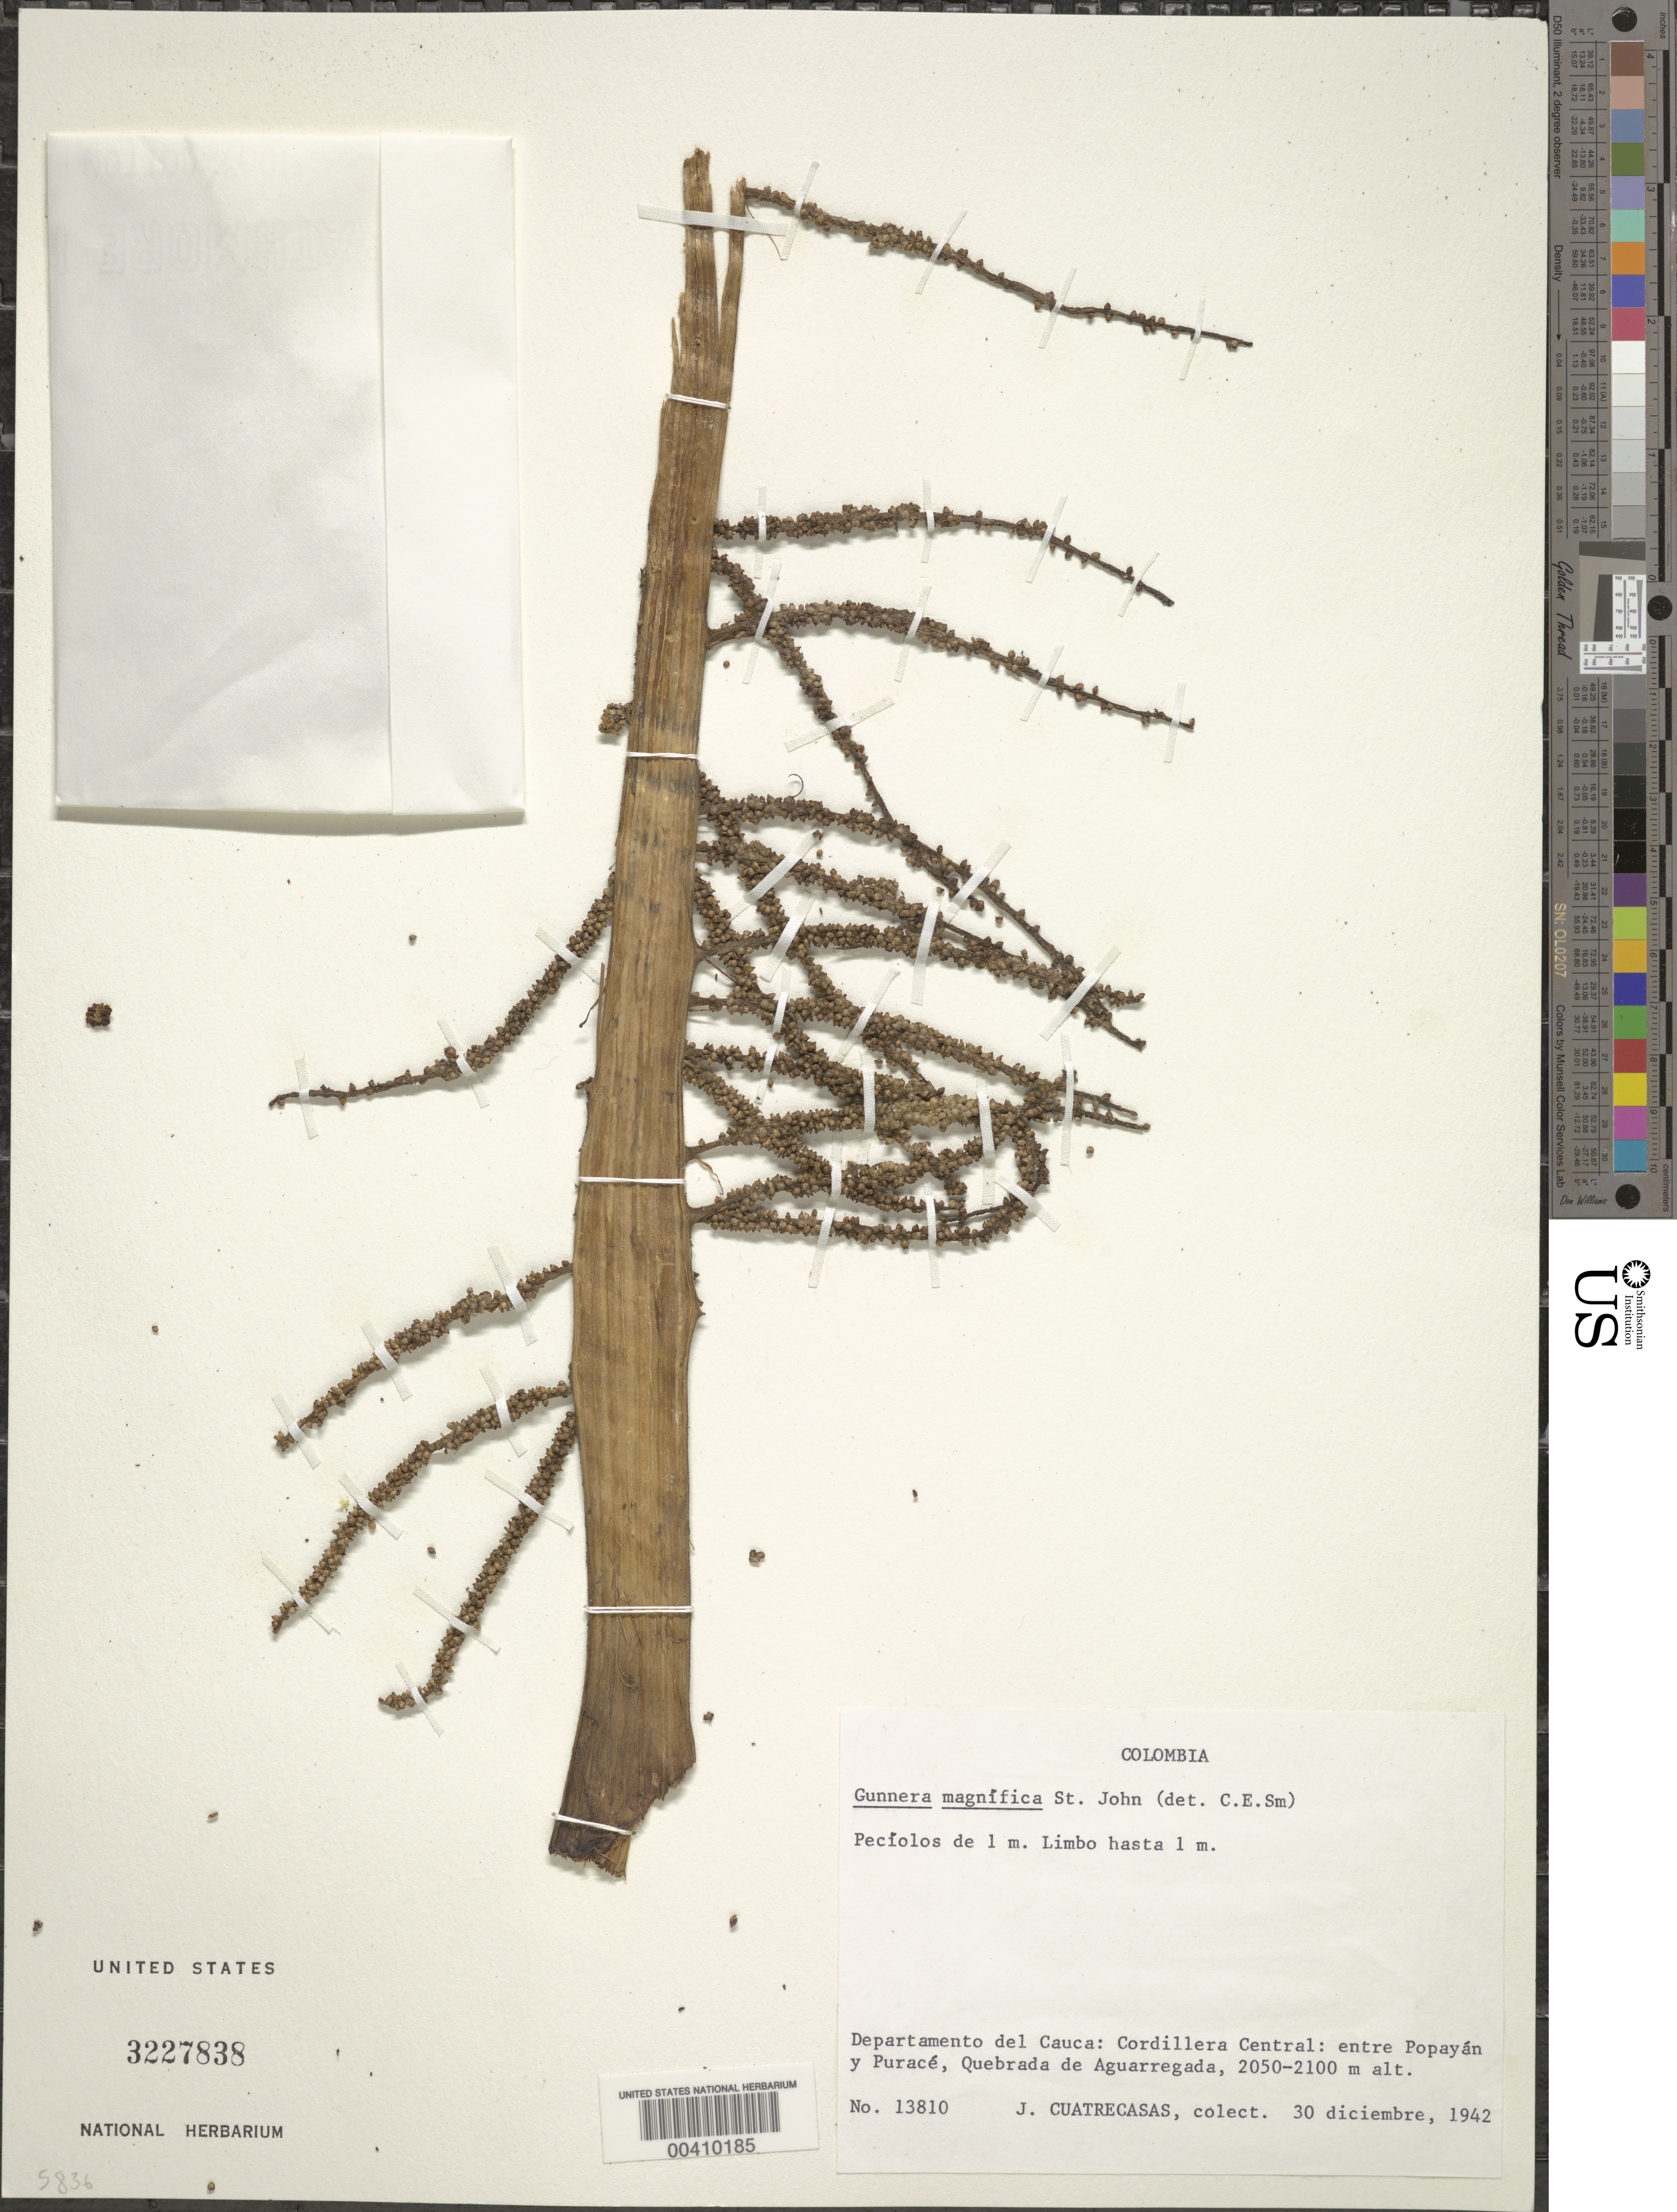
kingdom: Plantae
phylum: Tracheophyta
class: Magnoliopsida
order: Gunnerales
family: Gunneraceae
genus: Gunnera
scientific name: Gunnera magnifica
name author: H. St. John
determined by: Smith, C. E., Jr.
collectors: J. Cuatrecasas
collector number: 13810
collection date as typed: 30 Dec 1942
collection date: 1942-12-30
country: Colombia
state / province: Cauca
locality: Cordillera Central: entre Popayán y Puracé, Quebrada de Aguarregada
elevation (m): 2050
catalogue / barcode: US 3227838